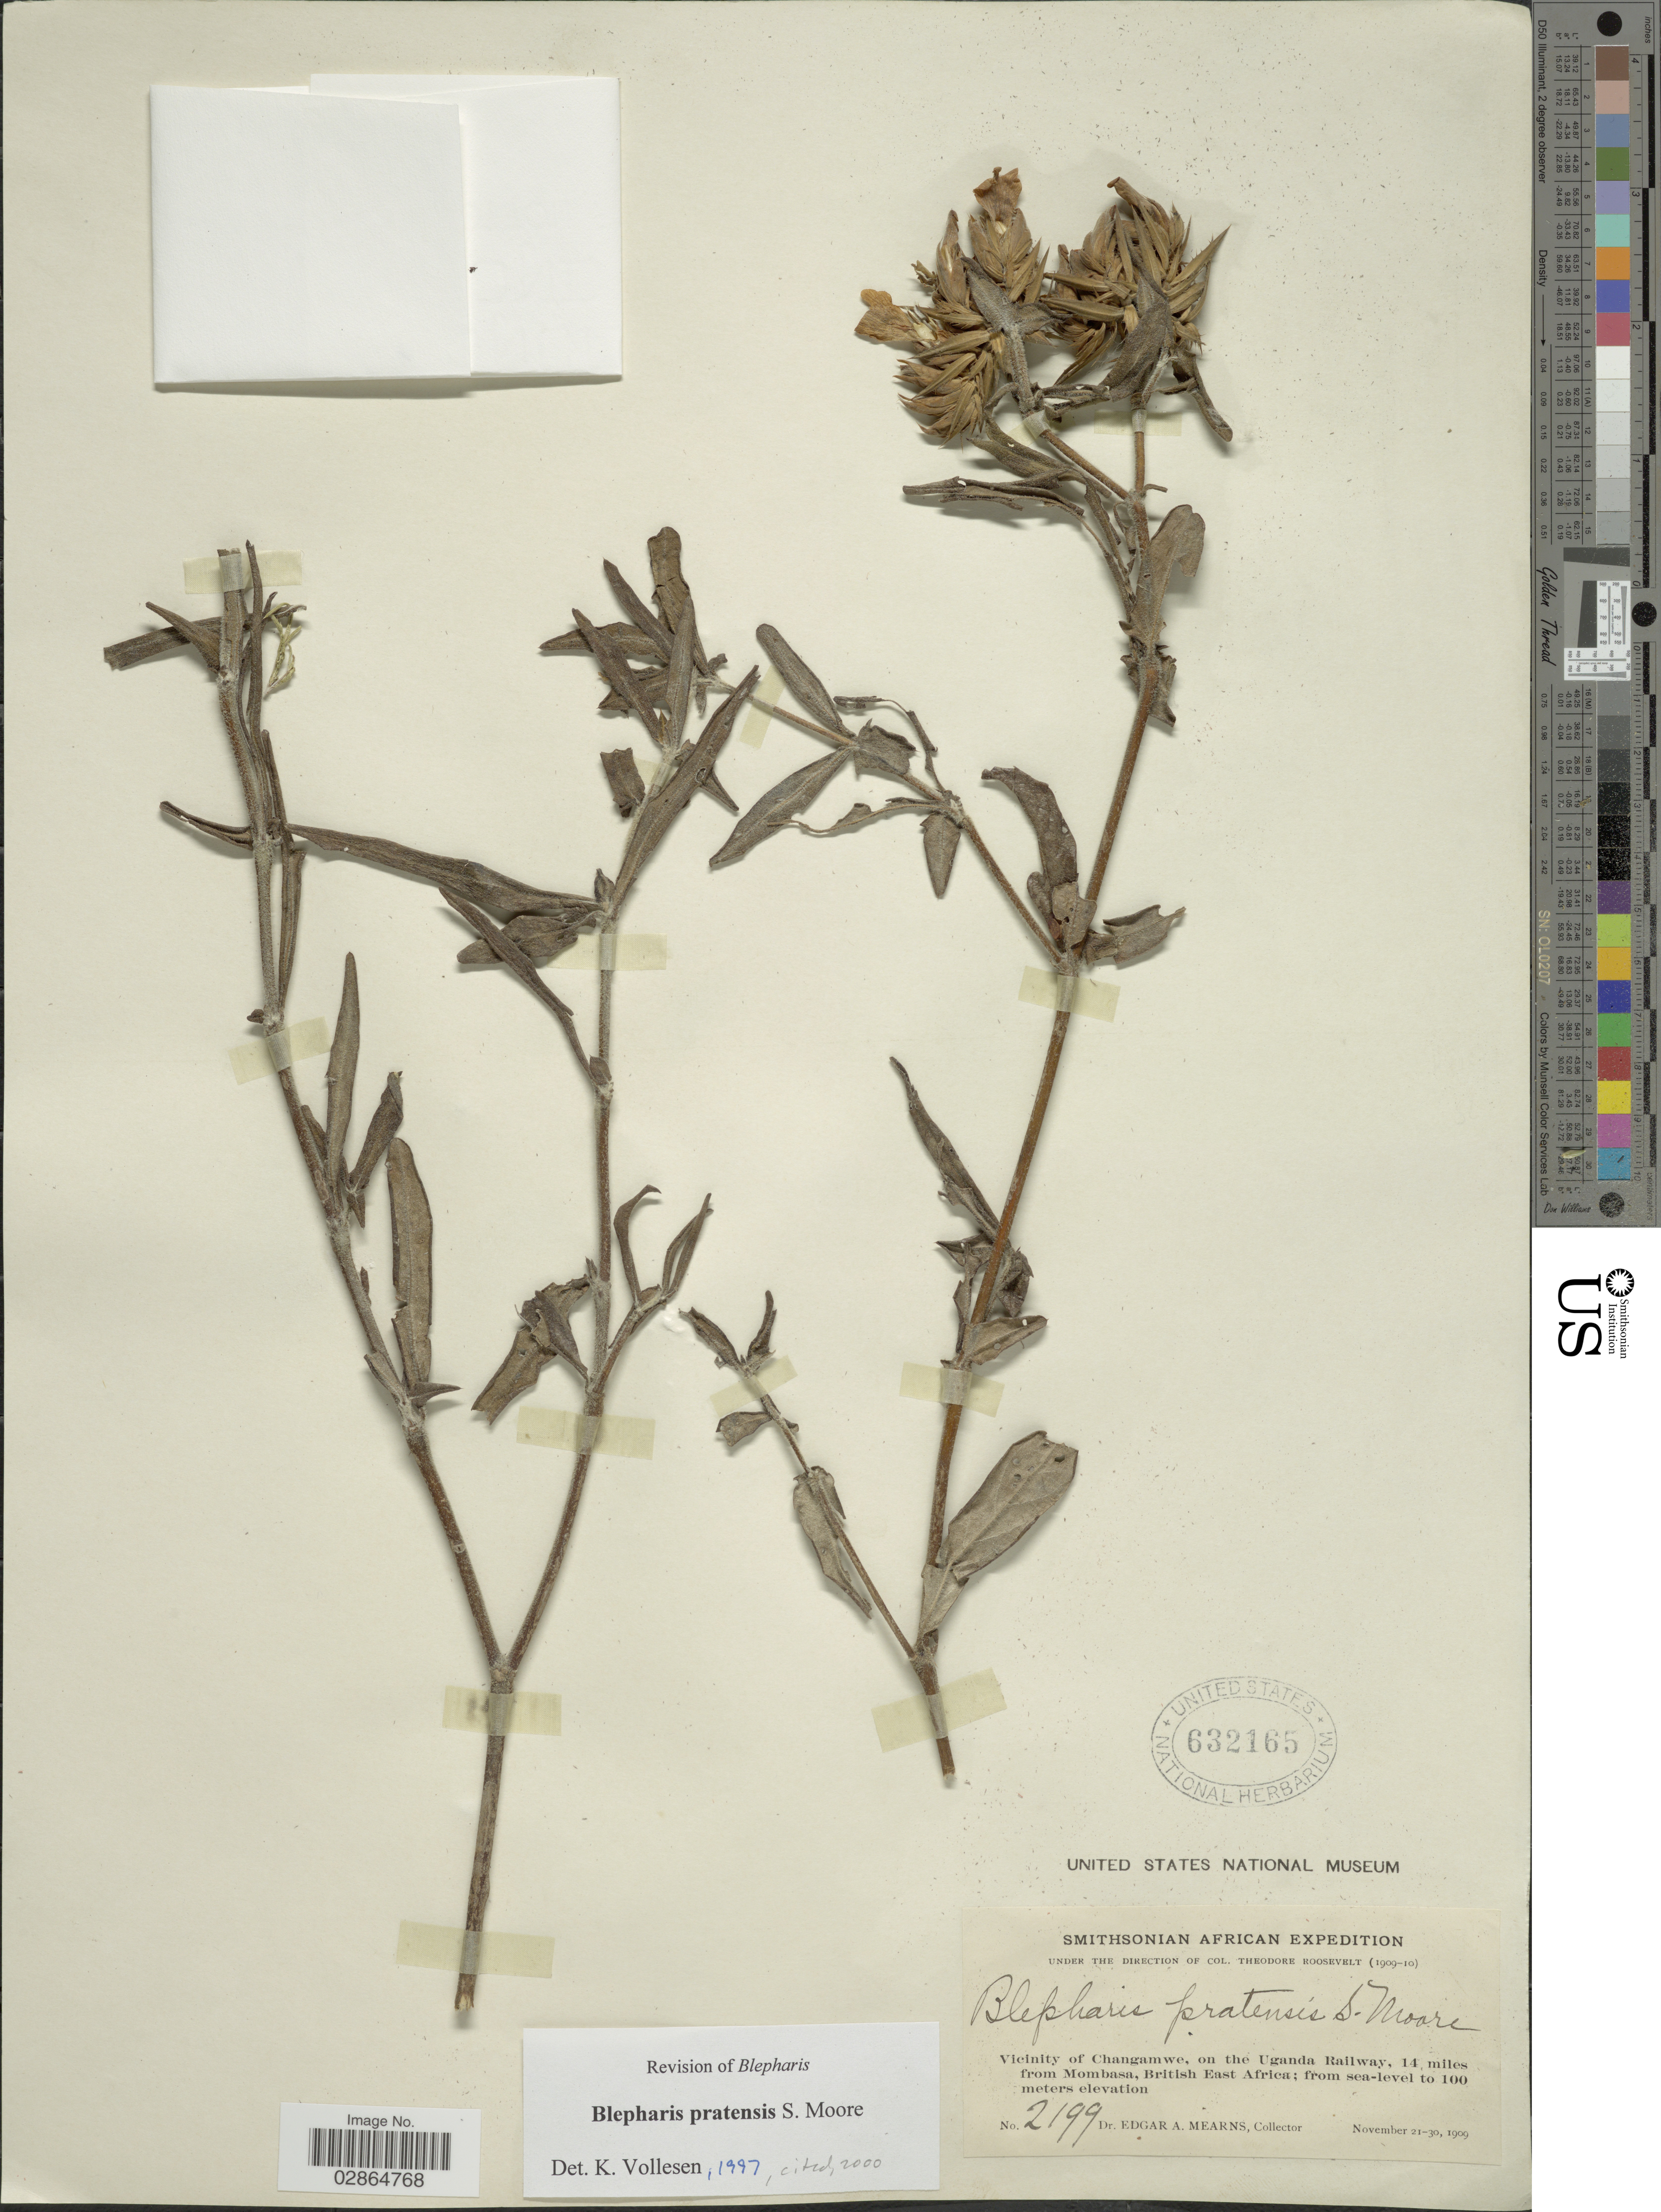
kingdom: Plantae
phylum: Tracheophyta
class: Magnoliopsida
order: Lamiales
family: Acanthaceae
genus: Blepharis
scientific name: Blepharis pratensis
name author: S. Moore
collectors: E. A. Mearns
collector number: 2199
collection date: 1909-11-21/1909-11-30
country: Uganda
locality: Vicinity of Changamwe, on the Uganda Railway, 14 miles from Mombasa, British East Africa.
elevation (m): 0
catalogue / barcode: US 632165